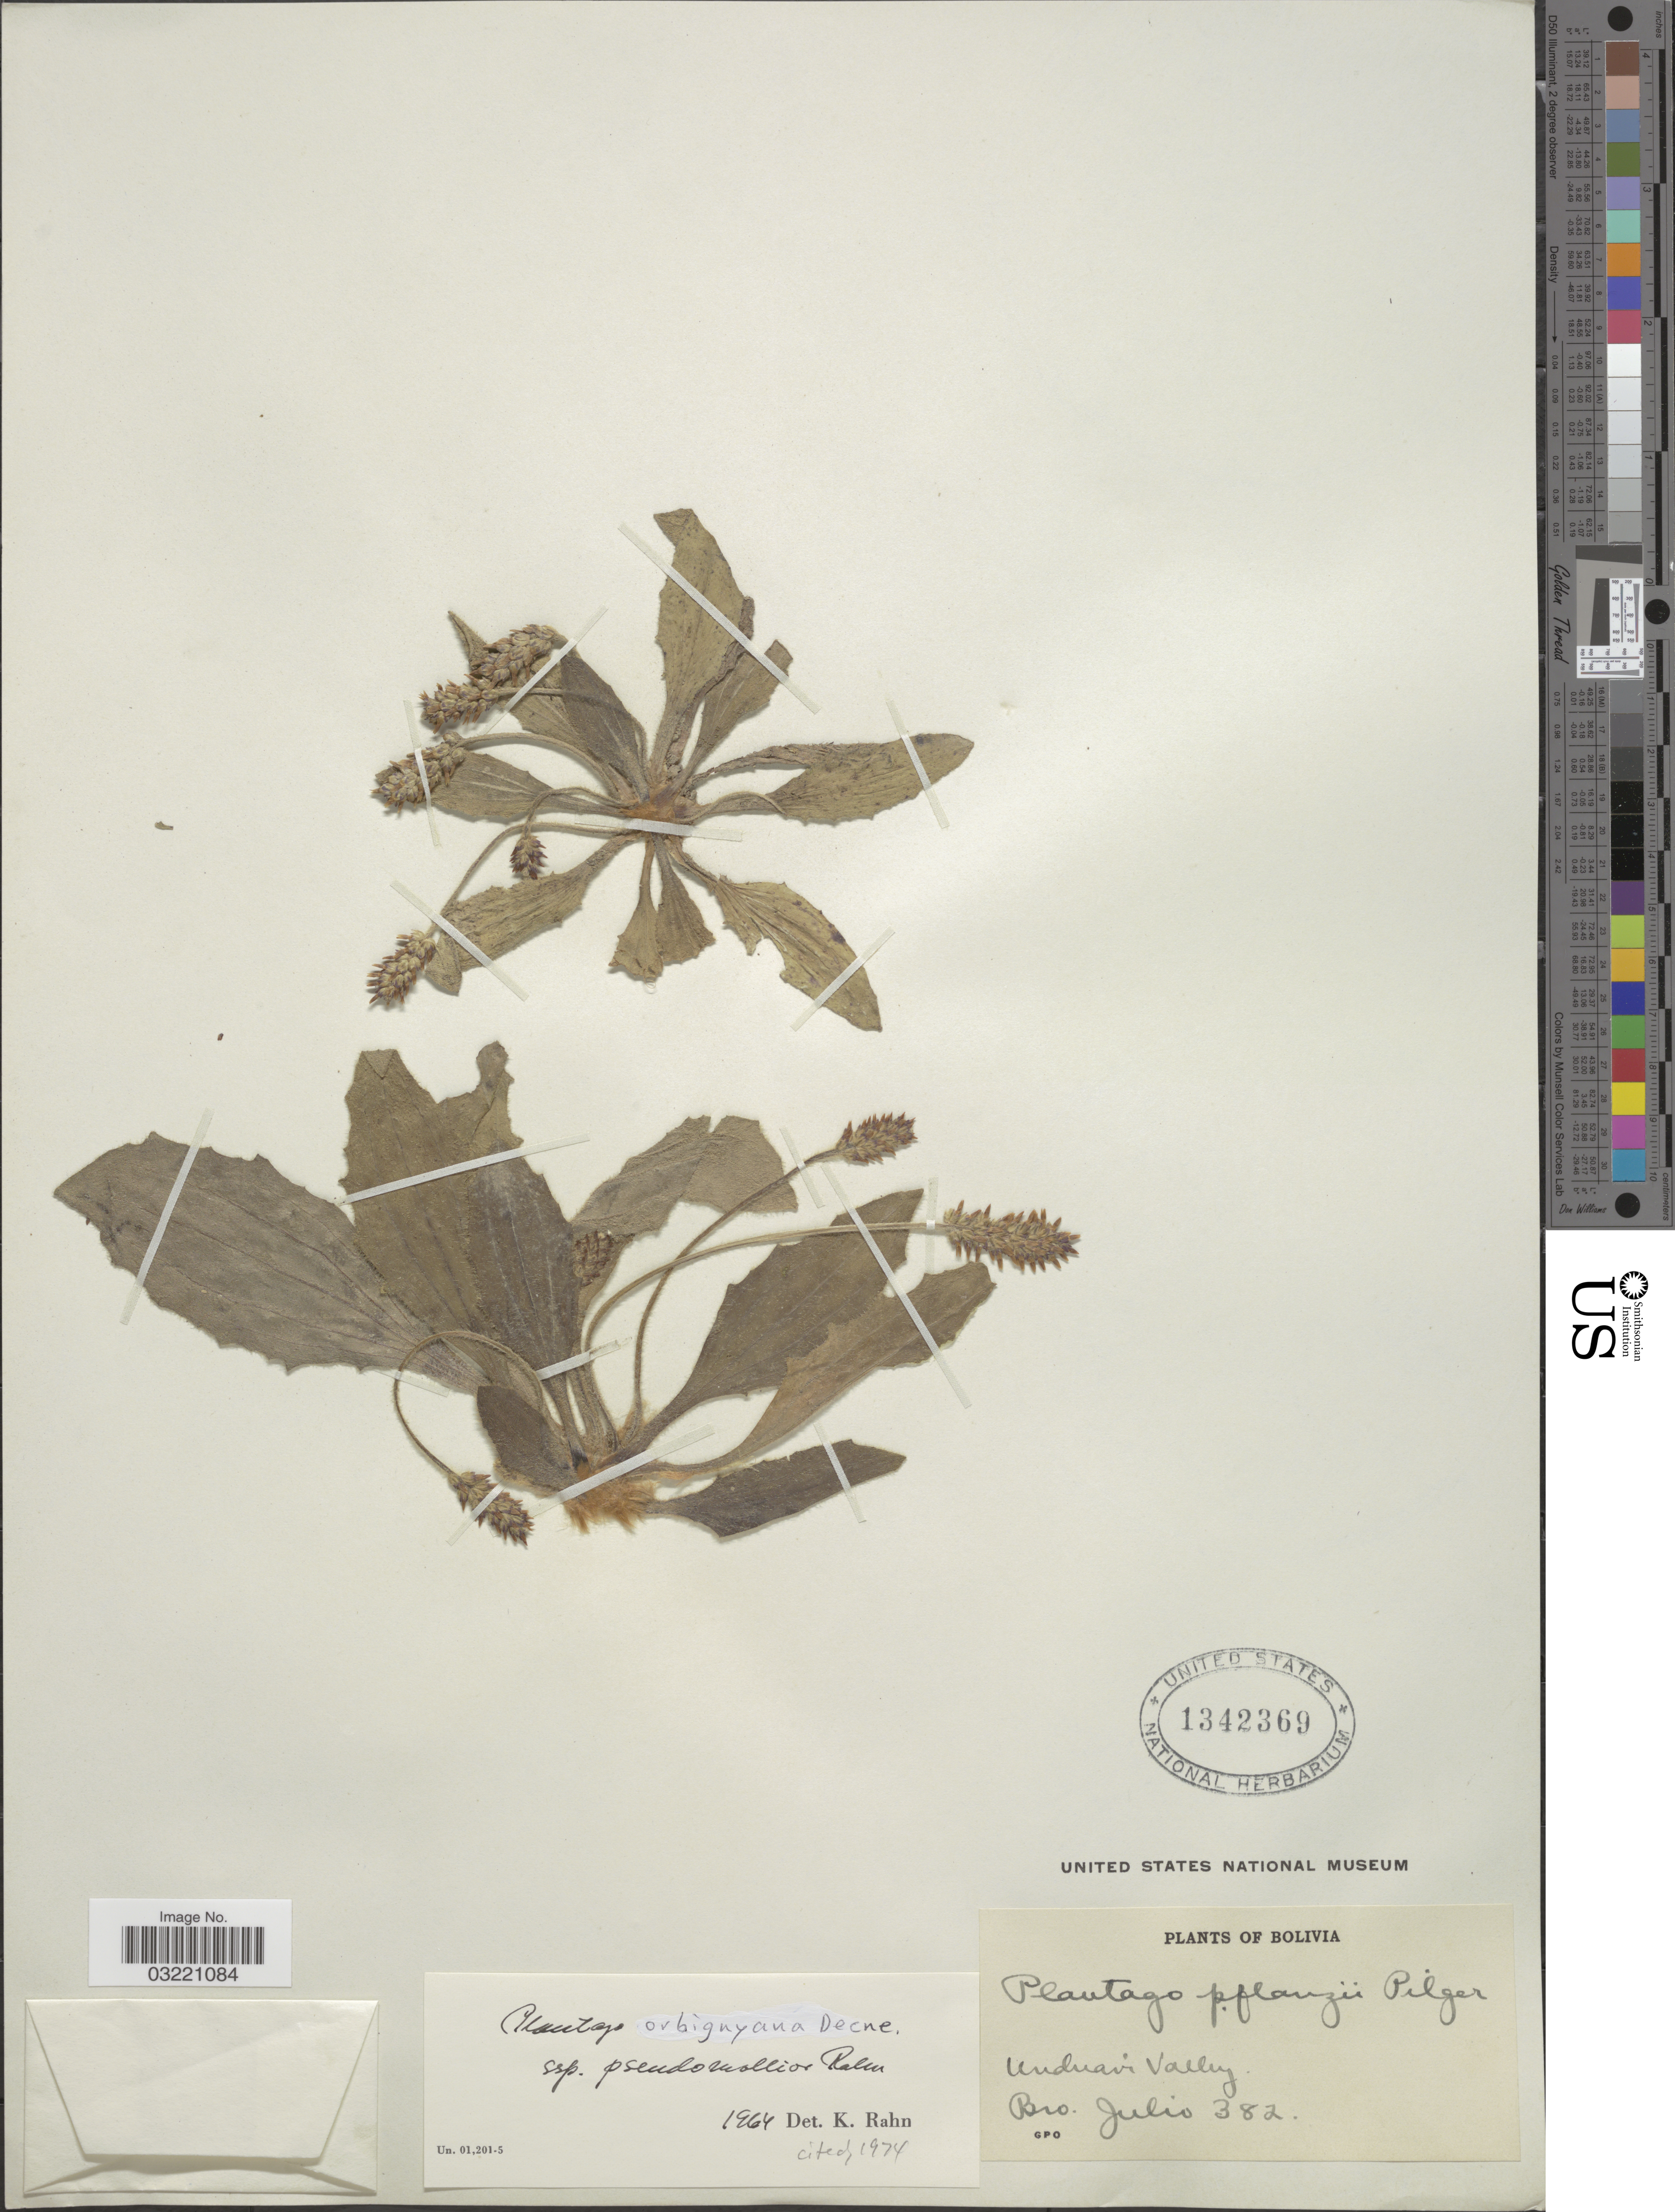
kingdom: Plantae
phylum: Tracheophyta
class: Magnoliopsida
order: Lamiales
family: Plantaginaceae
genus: Plantago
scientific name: Plantago orbignyana subsp. pseudomollior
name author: (Rahn) Rahn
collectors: Bro. Julio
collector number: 382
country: Bolivia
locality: Unduavi Valley.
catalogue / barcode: US 1342369